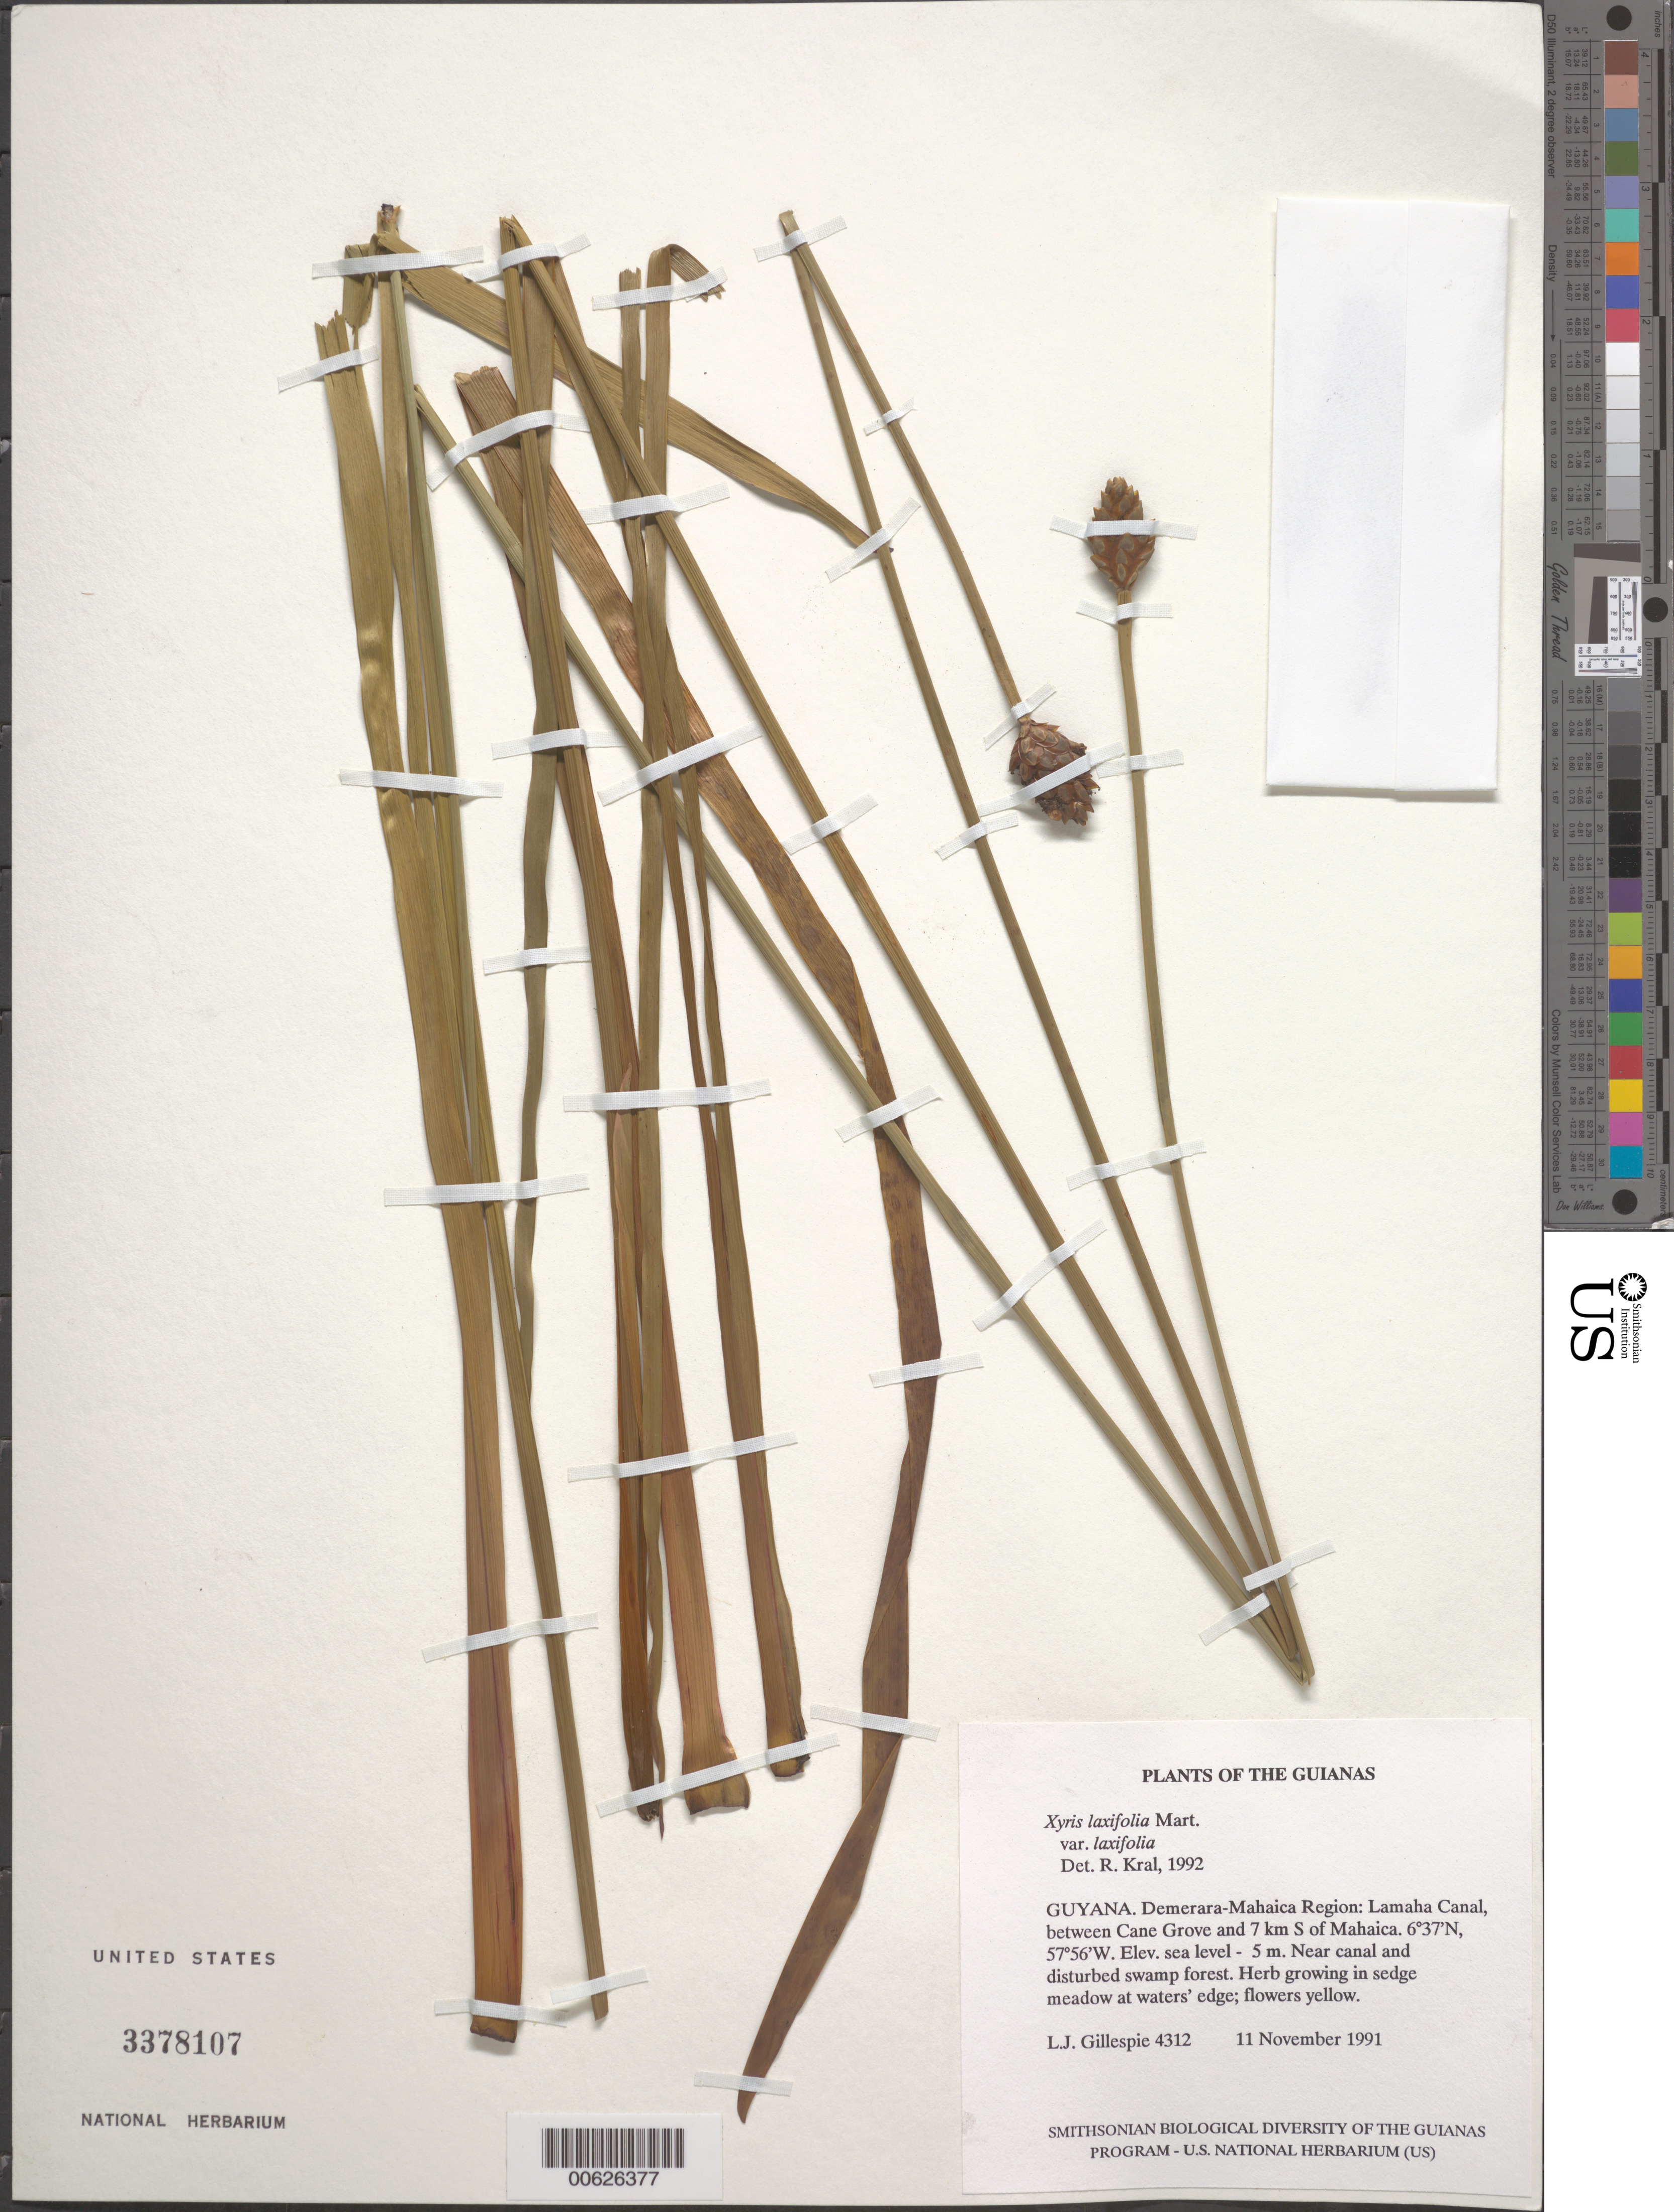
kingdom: Plantae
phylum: Tracheophyta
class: Liliopsida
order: Poales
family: Xyridaceae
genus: Xyris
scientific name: Xyris laxifolia var. laxifolia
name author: Mart.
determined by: Kral, Robert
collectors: L. J. Gillespie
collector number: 4312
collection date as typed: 11 November 1991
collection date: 1991-11-11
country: Guyana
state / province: Demerara-Mahaica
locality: Lamaha Canal, between Cane Grove and 7 km S of Mahaica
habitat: Near canal and disturbed swamp forest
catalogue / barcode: US 3378107